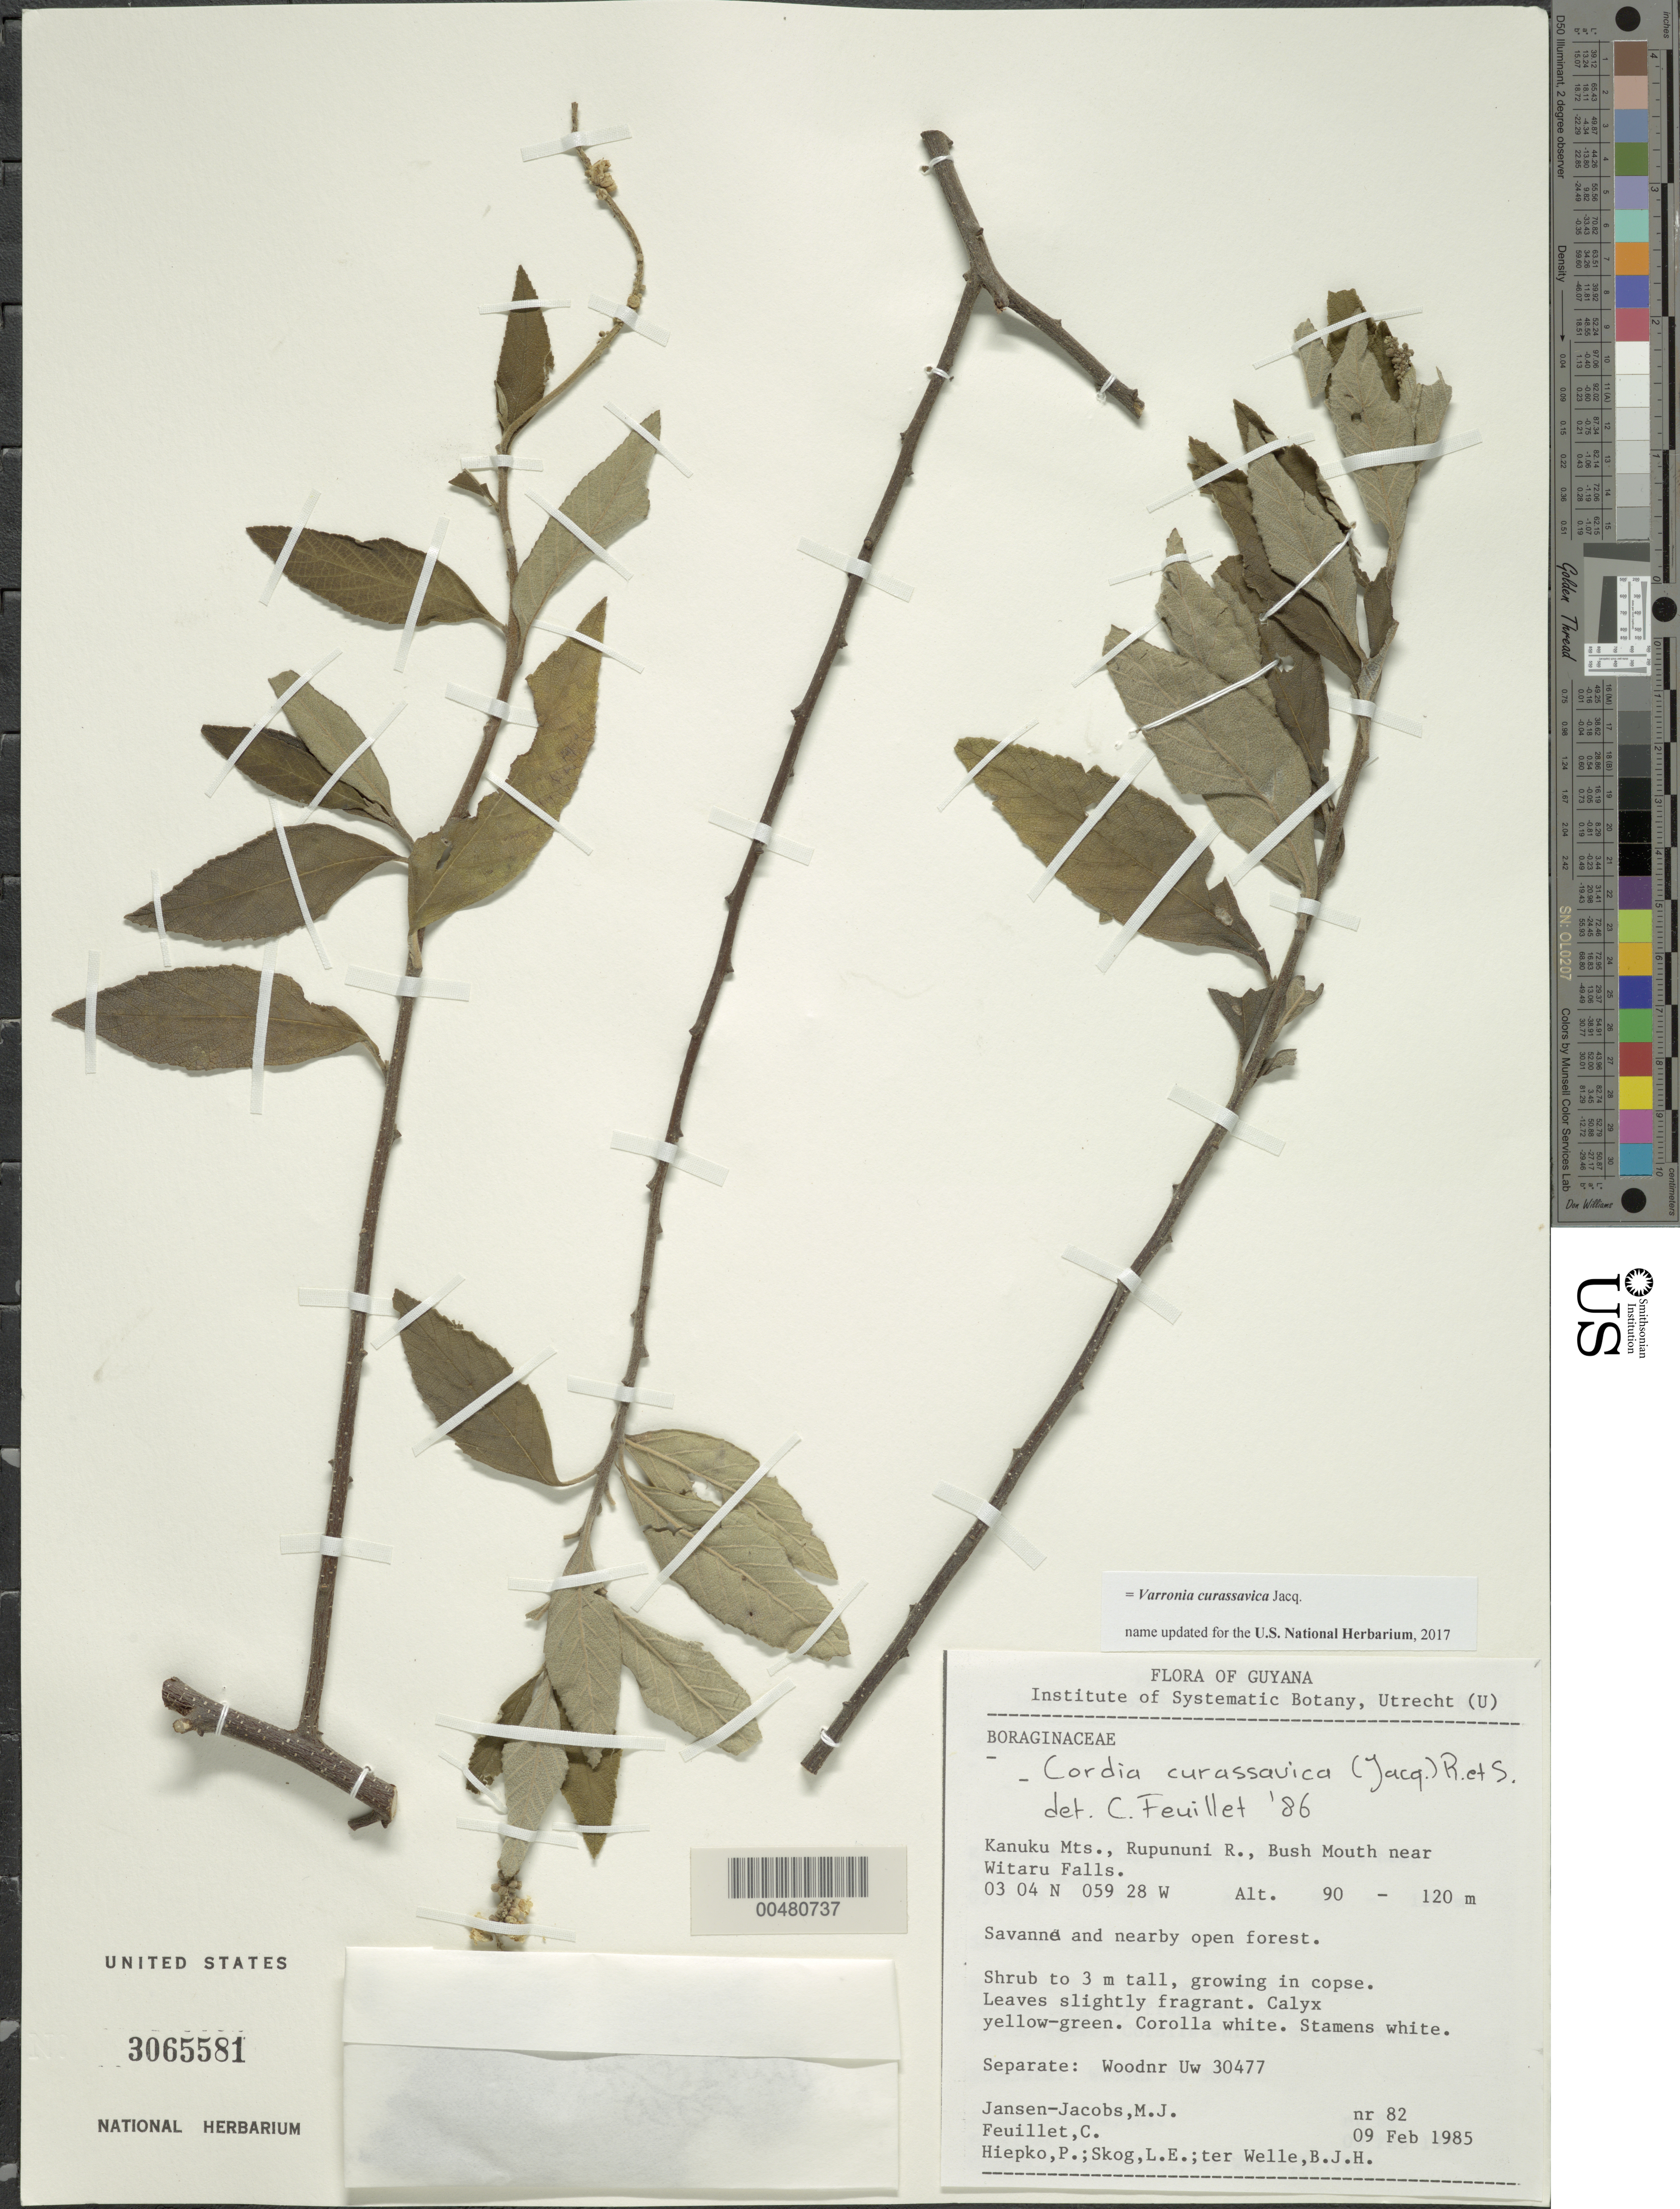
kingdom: Plantae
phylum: Tracheophyta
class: Magnoliopsida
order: Boraginales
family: Cordiaceae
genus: Varronia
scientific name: Varronia curassavica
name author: Jacq.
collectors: M. J. Jansen-Jacobs, C. Feuillet, P. H. Hiepko, L. E. Skog & B. Welle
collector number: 82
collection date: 1985-02-09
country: Guyana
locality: Kanuku Mts., Rupununi R., Bush Mouth near Witaru Falls.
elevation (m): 90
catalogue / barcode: US 3065581